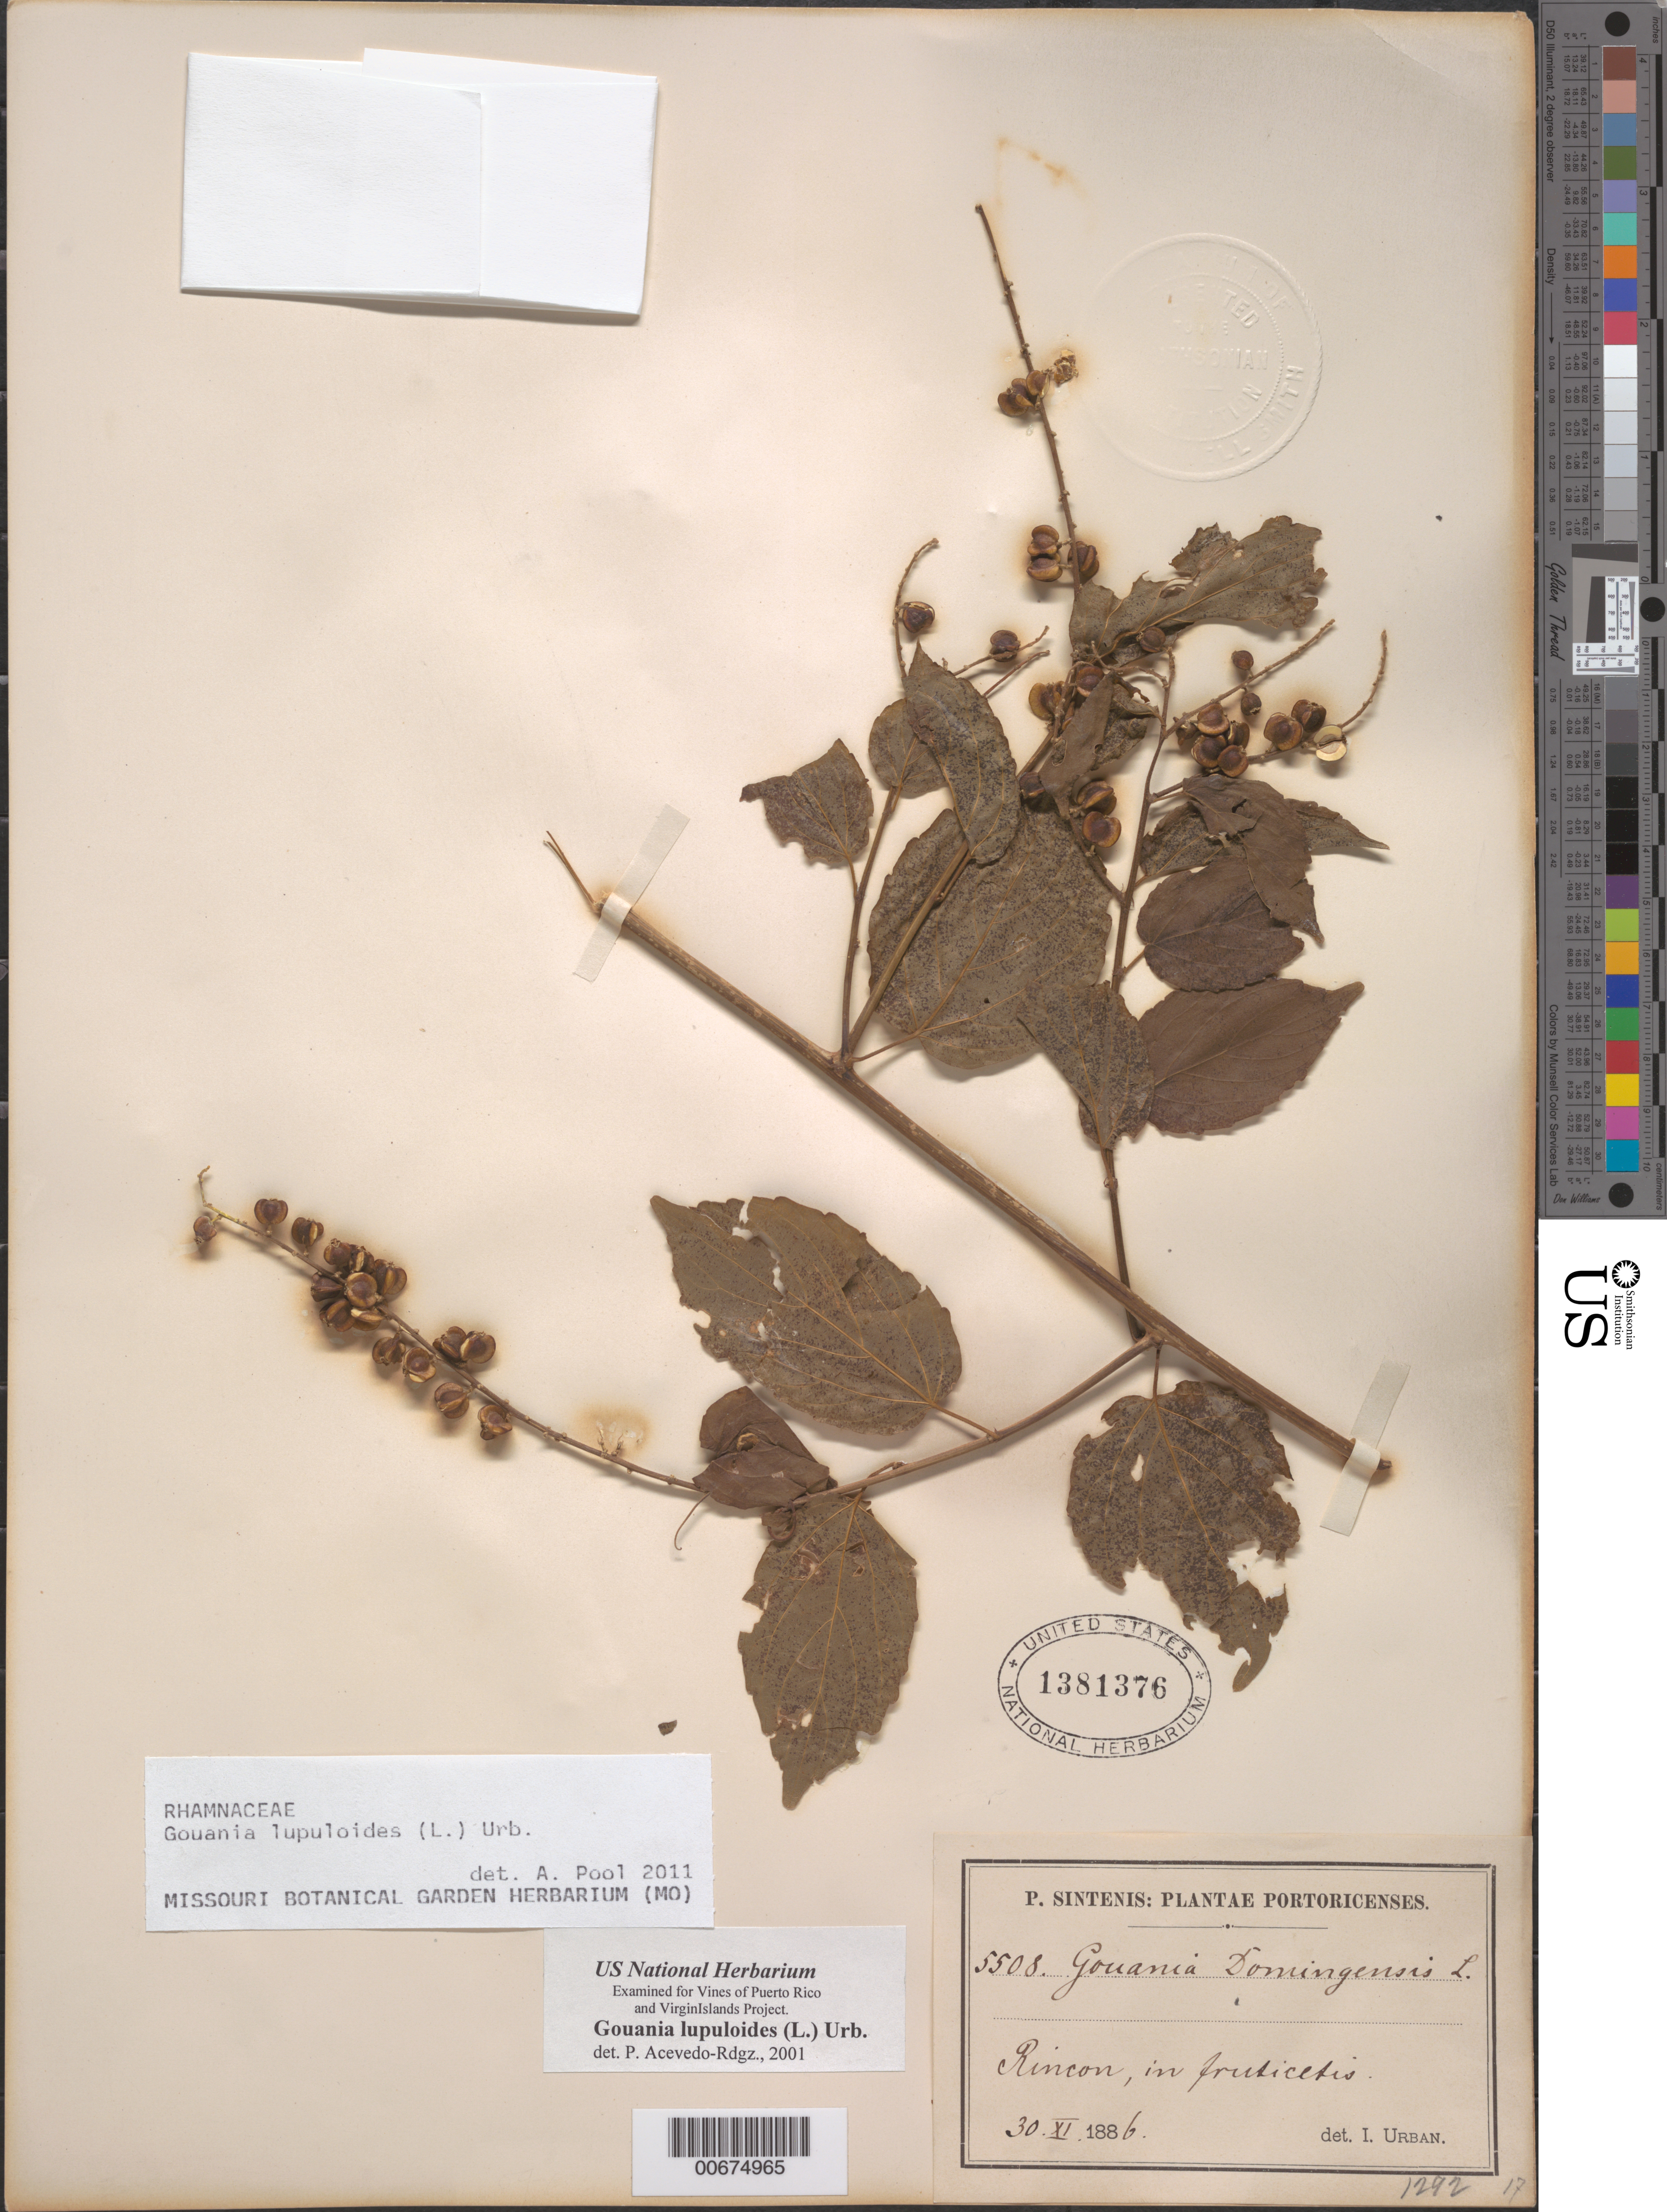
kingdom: Plantae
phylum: Tracheophyta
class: Magnoliopsida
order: Rosales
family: Rhamnaceae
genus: Gouania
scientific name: Gouania lupuloides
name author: (L.) Urb.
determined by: Pool, A., (MO), Missouri Botanical Garden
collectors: P. Sintenis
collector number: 5508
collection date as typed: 30 Nov 1886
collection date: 1886-11-30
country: Puerto Rico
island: Greater Antilles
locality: Rincon. In fruticetis.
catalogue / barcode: US 1381376